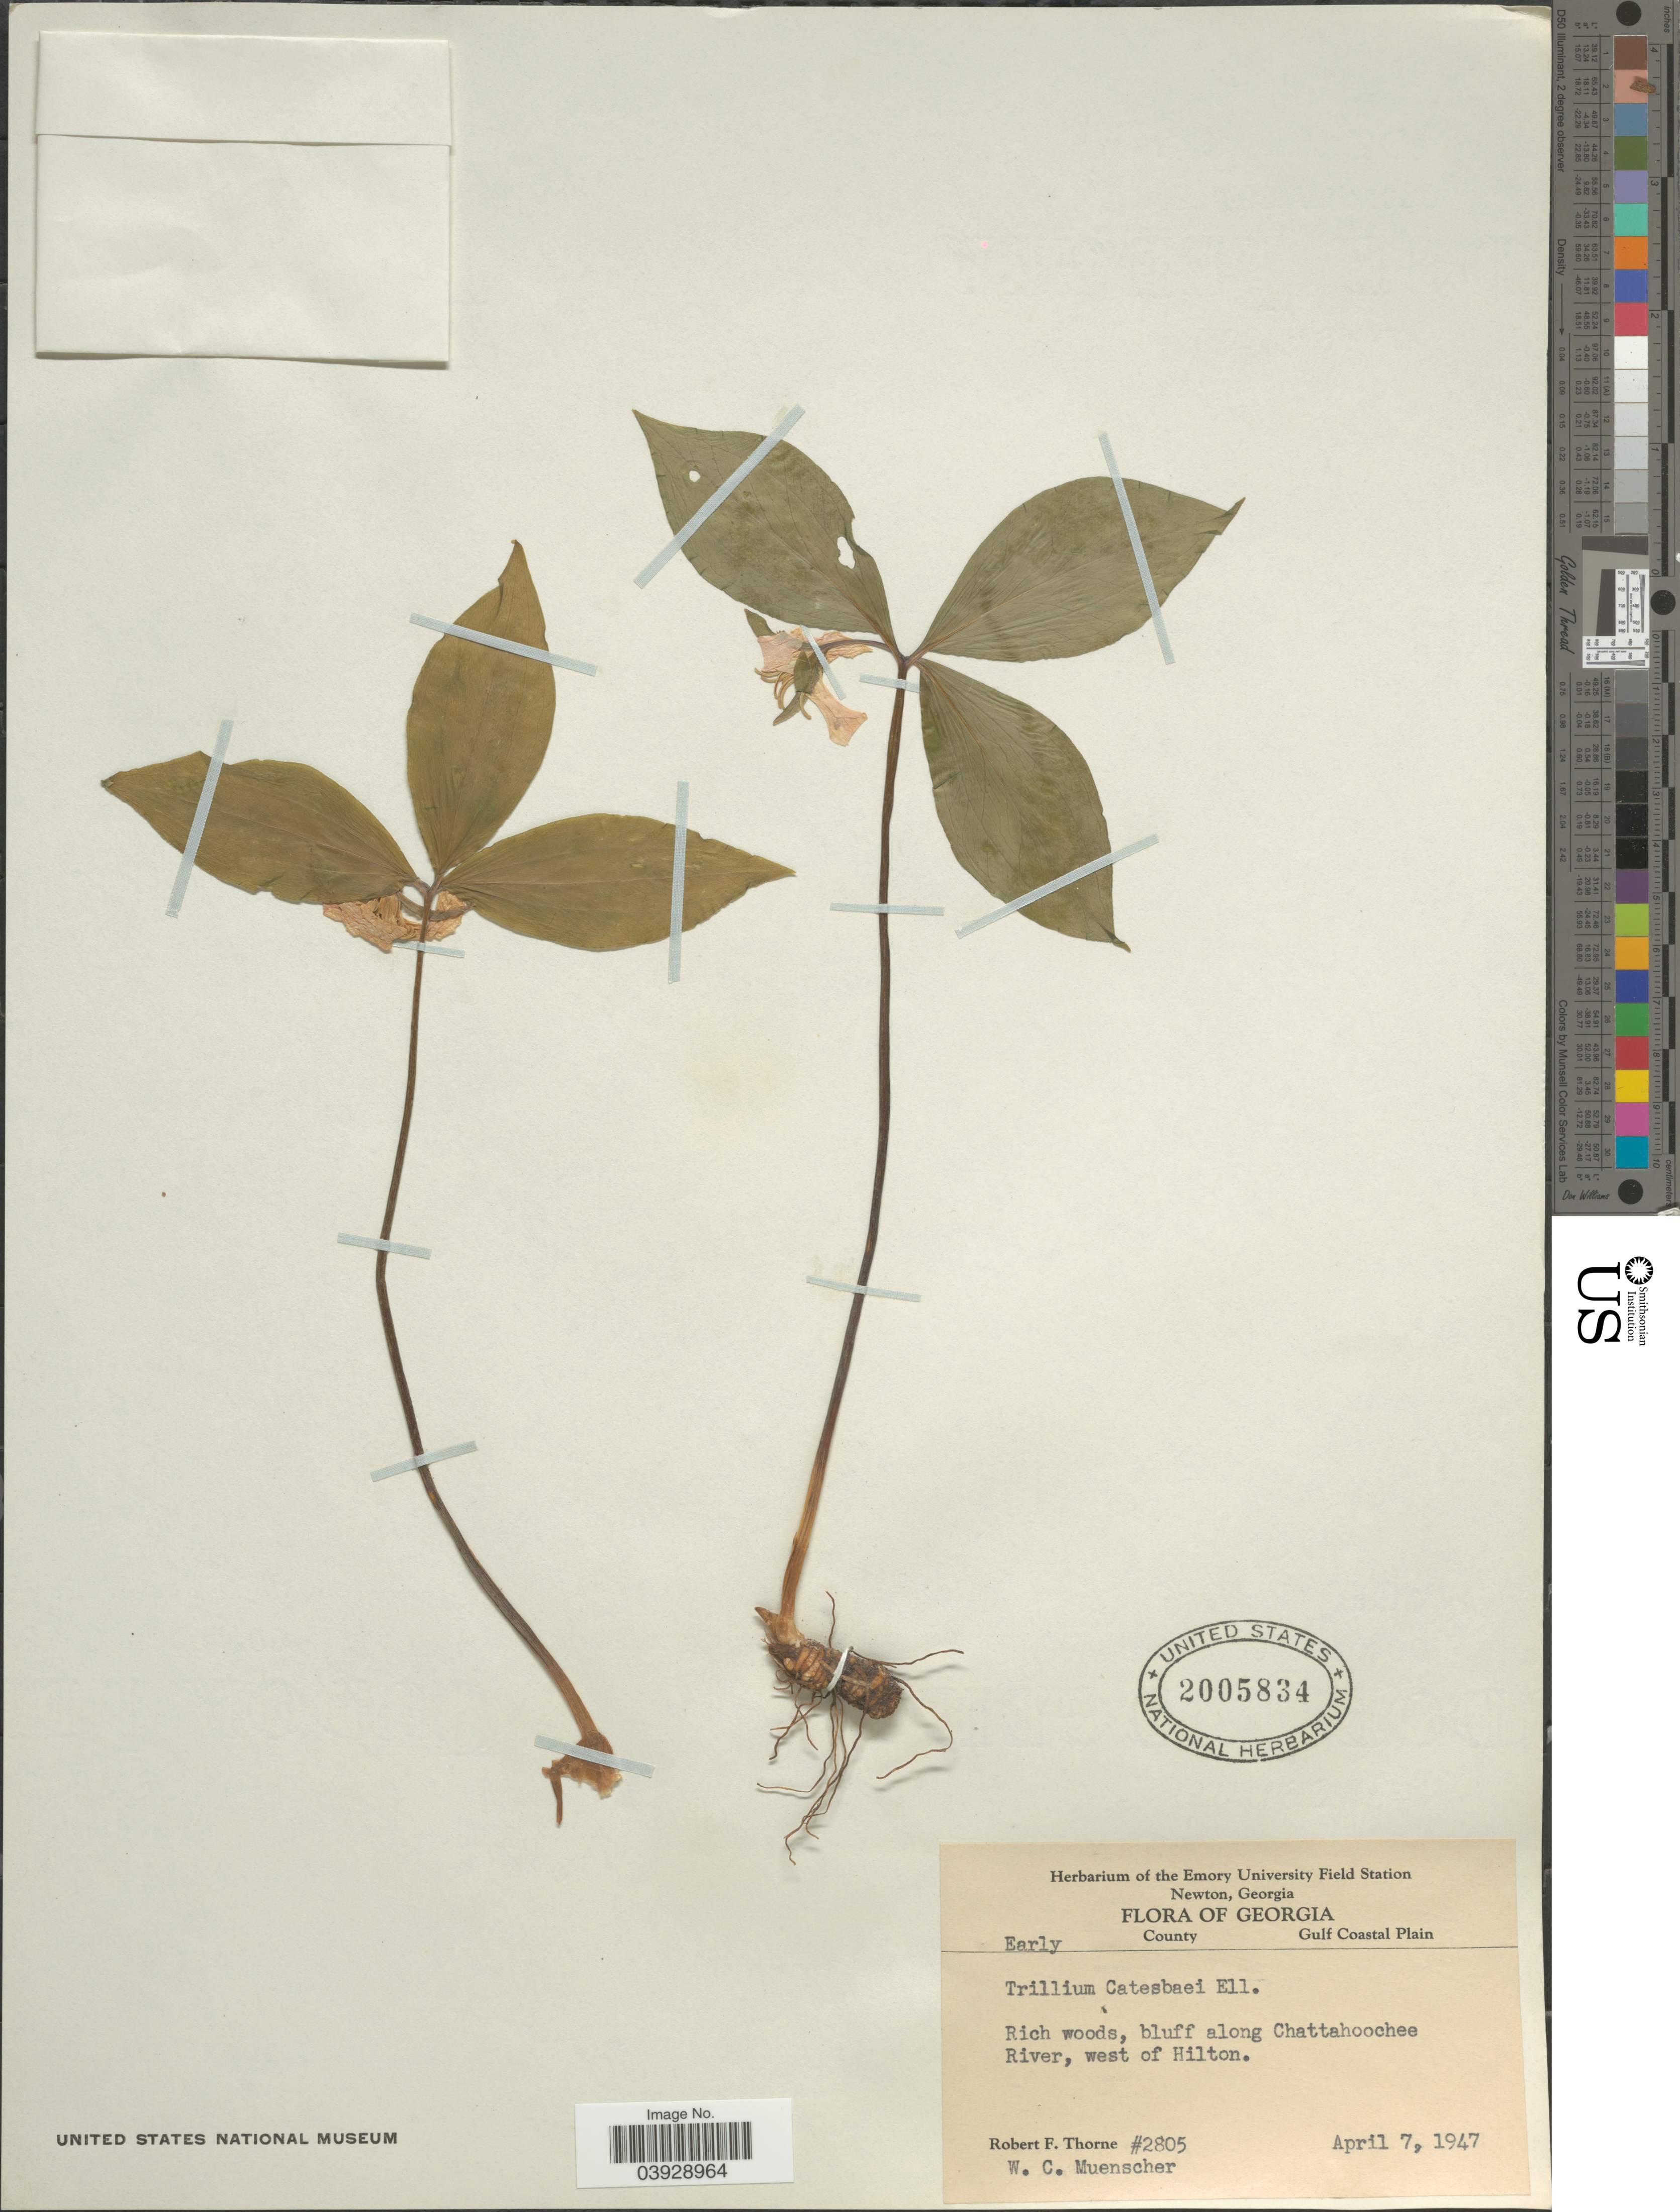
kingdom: Plantae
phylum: Tracheophyta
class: Liliopsida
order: Liliales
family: Melanthiaceae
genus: Trillium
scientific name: Trillium catesbaei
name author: Elliott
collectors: R. F. Thorne & W. Muenscher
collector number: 2805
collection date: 1947-04-07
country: United States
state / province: Georgia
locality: Early County. Gulf Coastal Plain. Bluff along Chattahoochee River, west of Hilton.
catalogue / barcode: US 2005834